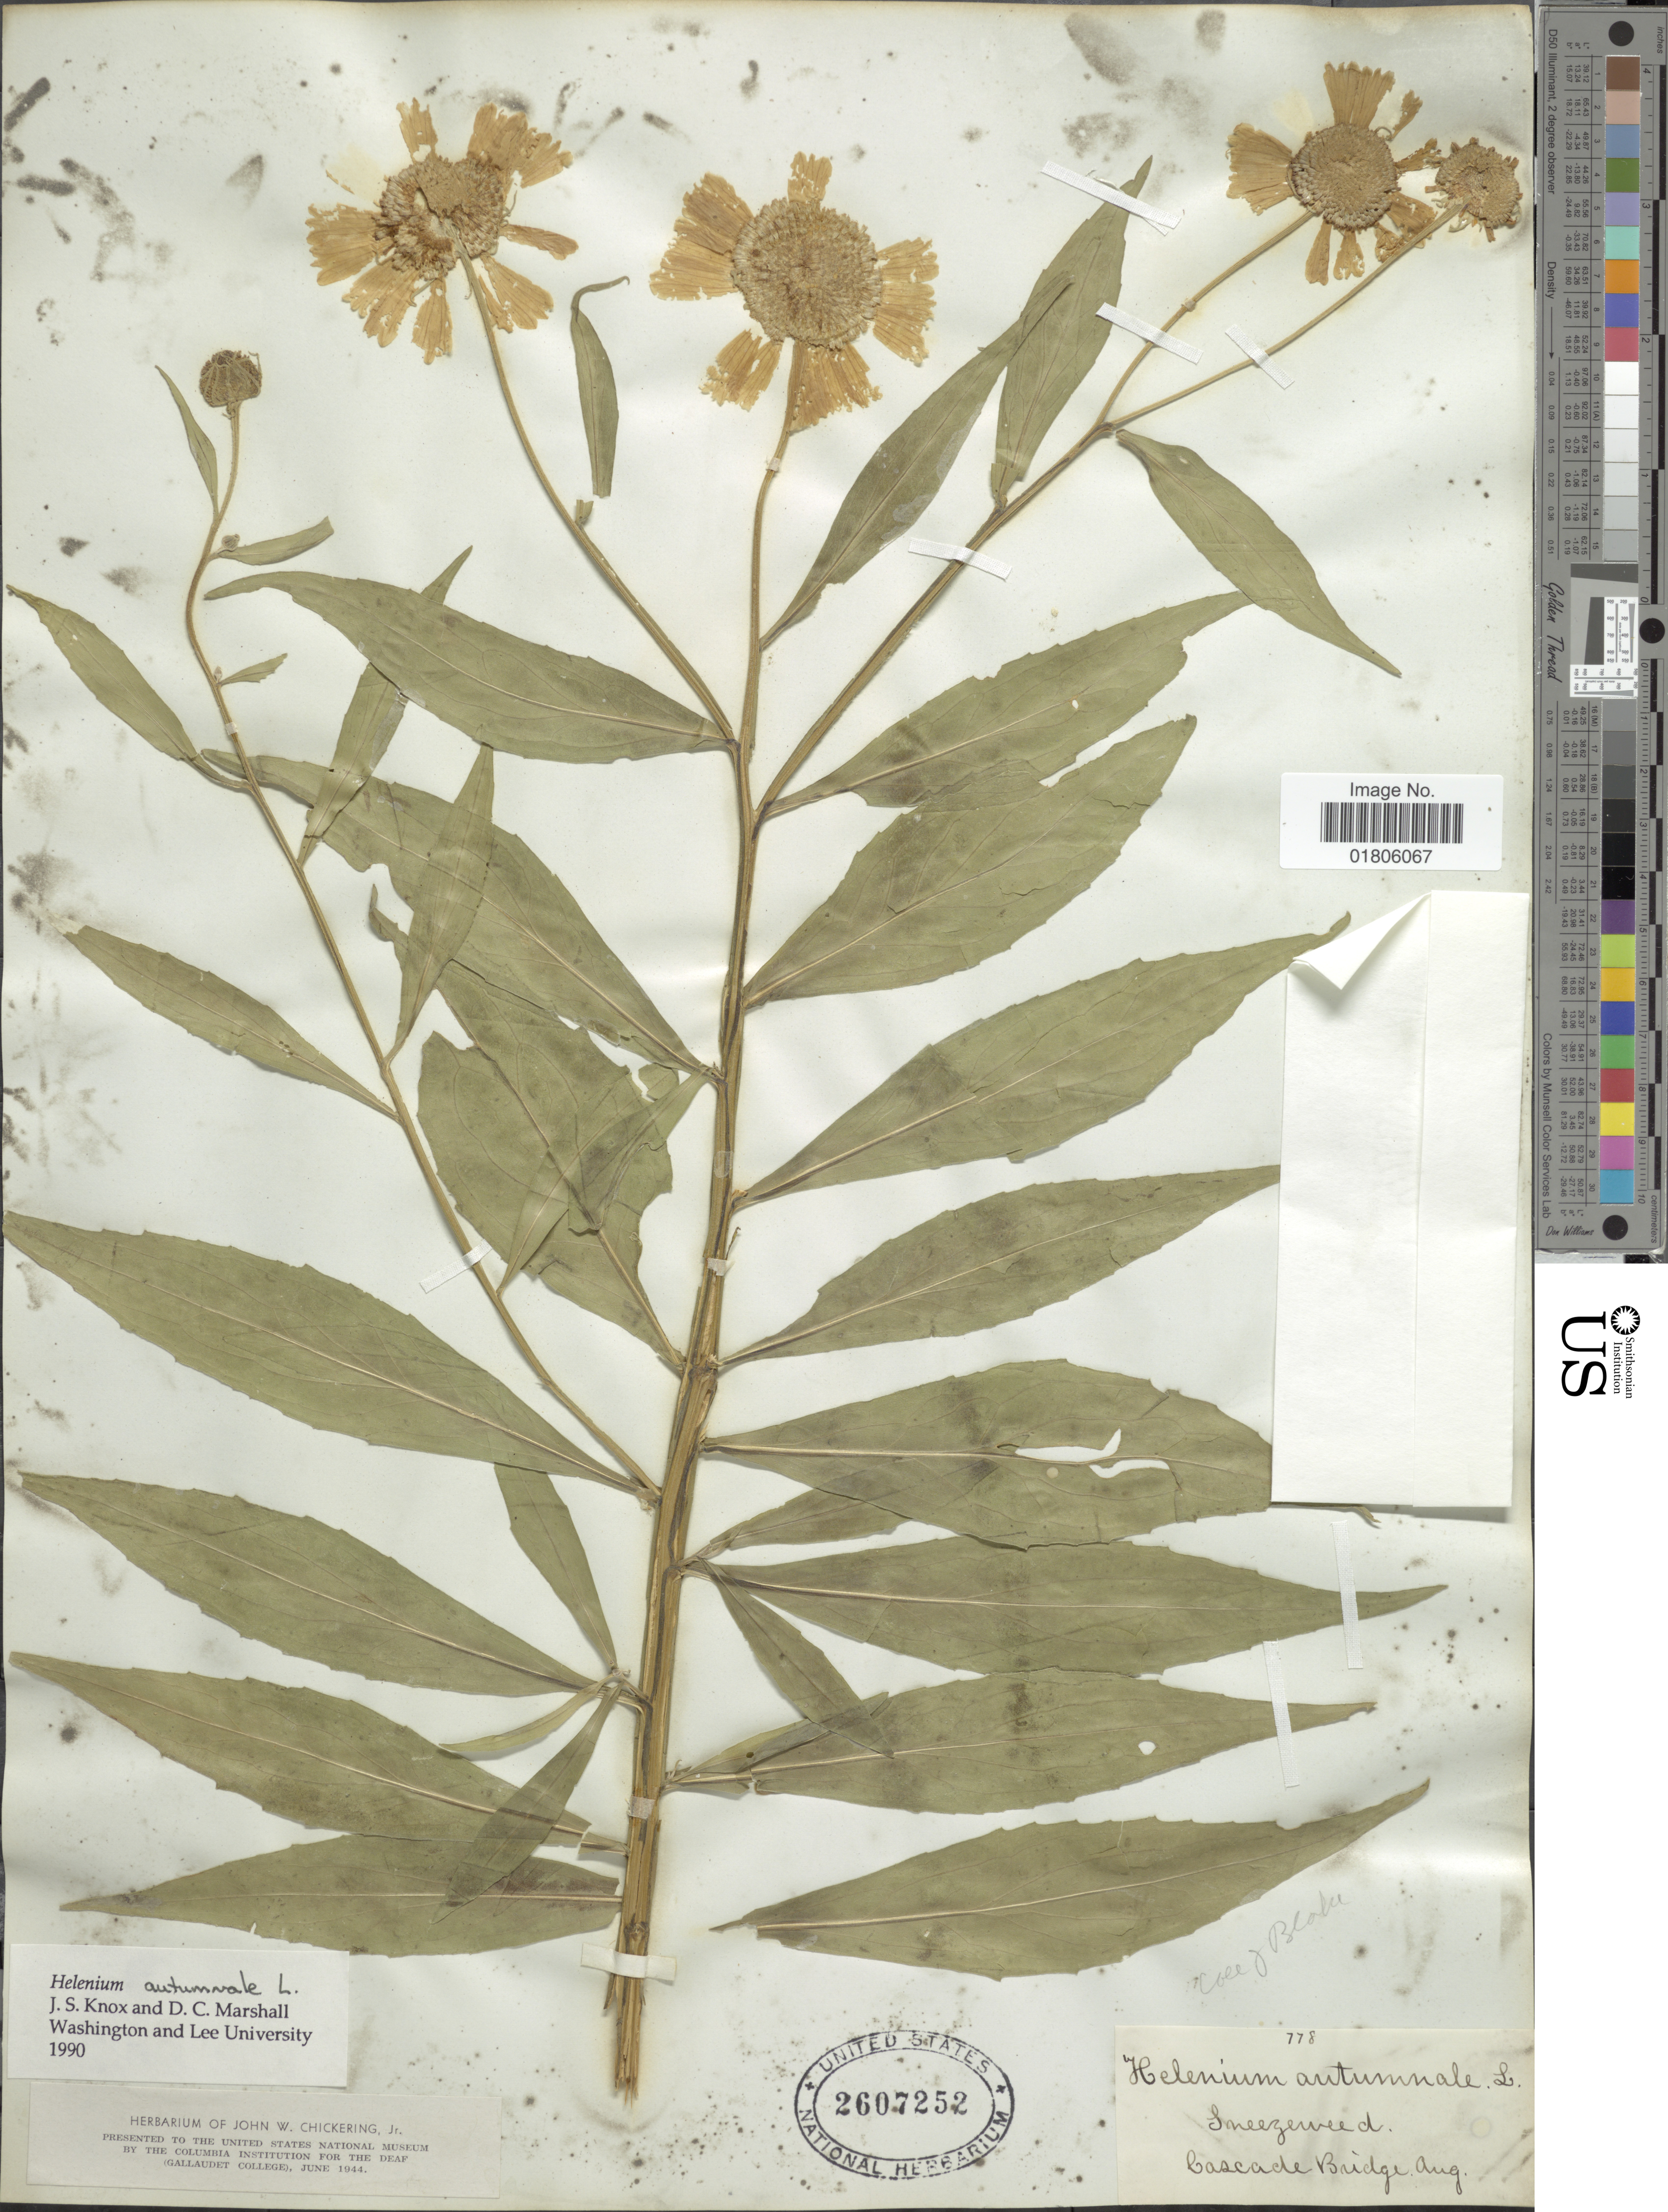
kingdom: Plantae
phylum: Tracheophyta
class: Magnoliopsida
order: Asterales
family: Asteraceae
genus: Helenium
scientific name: Helenium autumnale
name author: L.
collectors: J. Blake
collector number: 778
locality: Sneezerweed, Cascade Bridge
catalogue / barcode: US 2607252